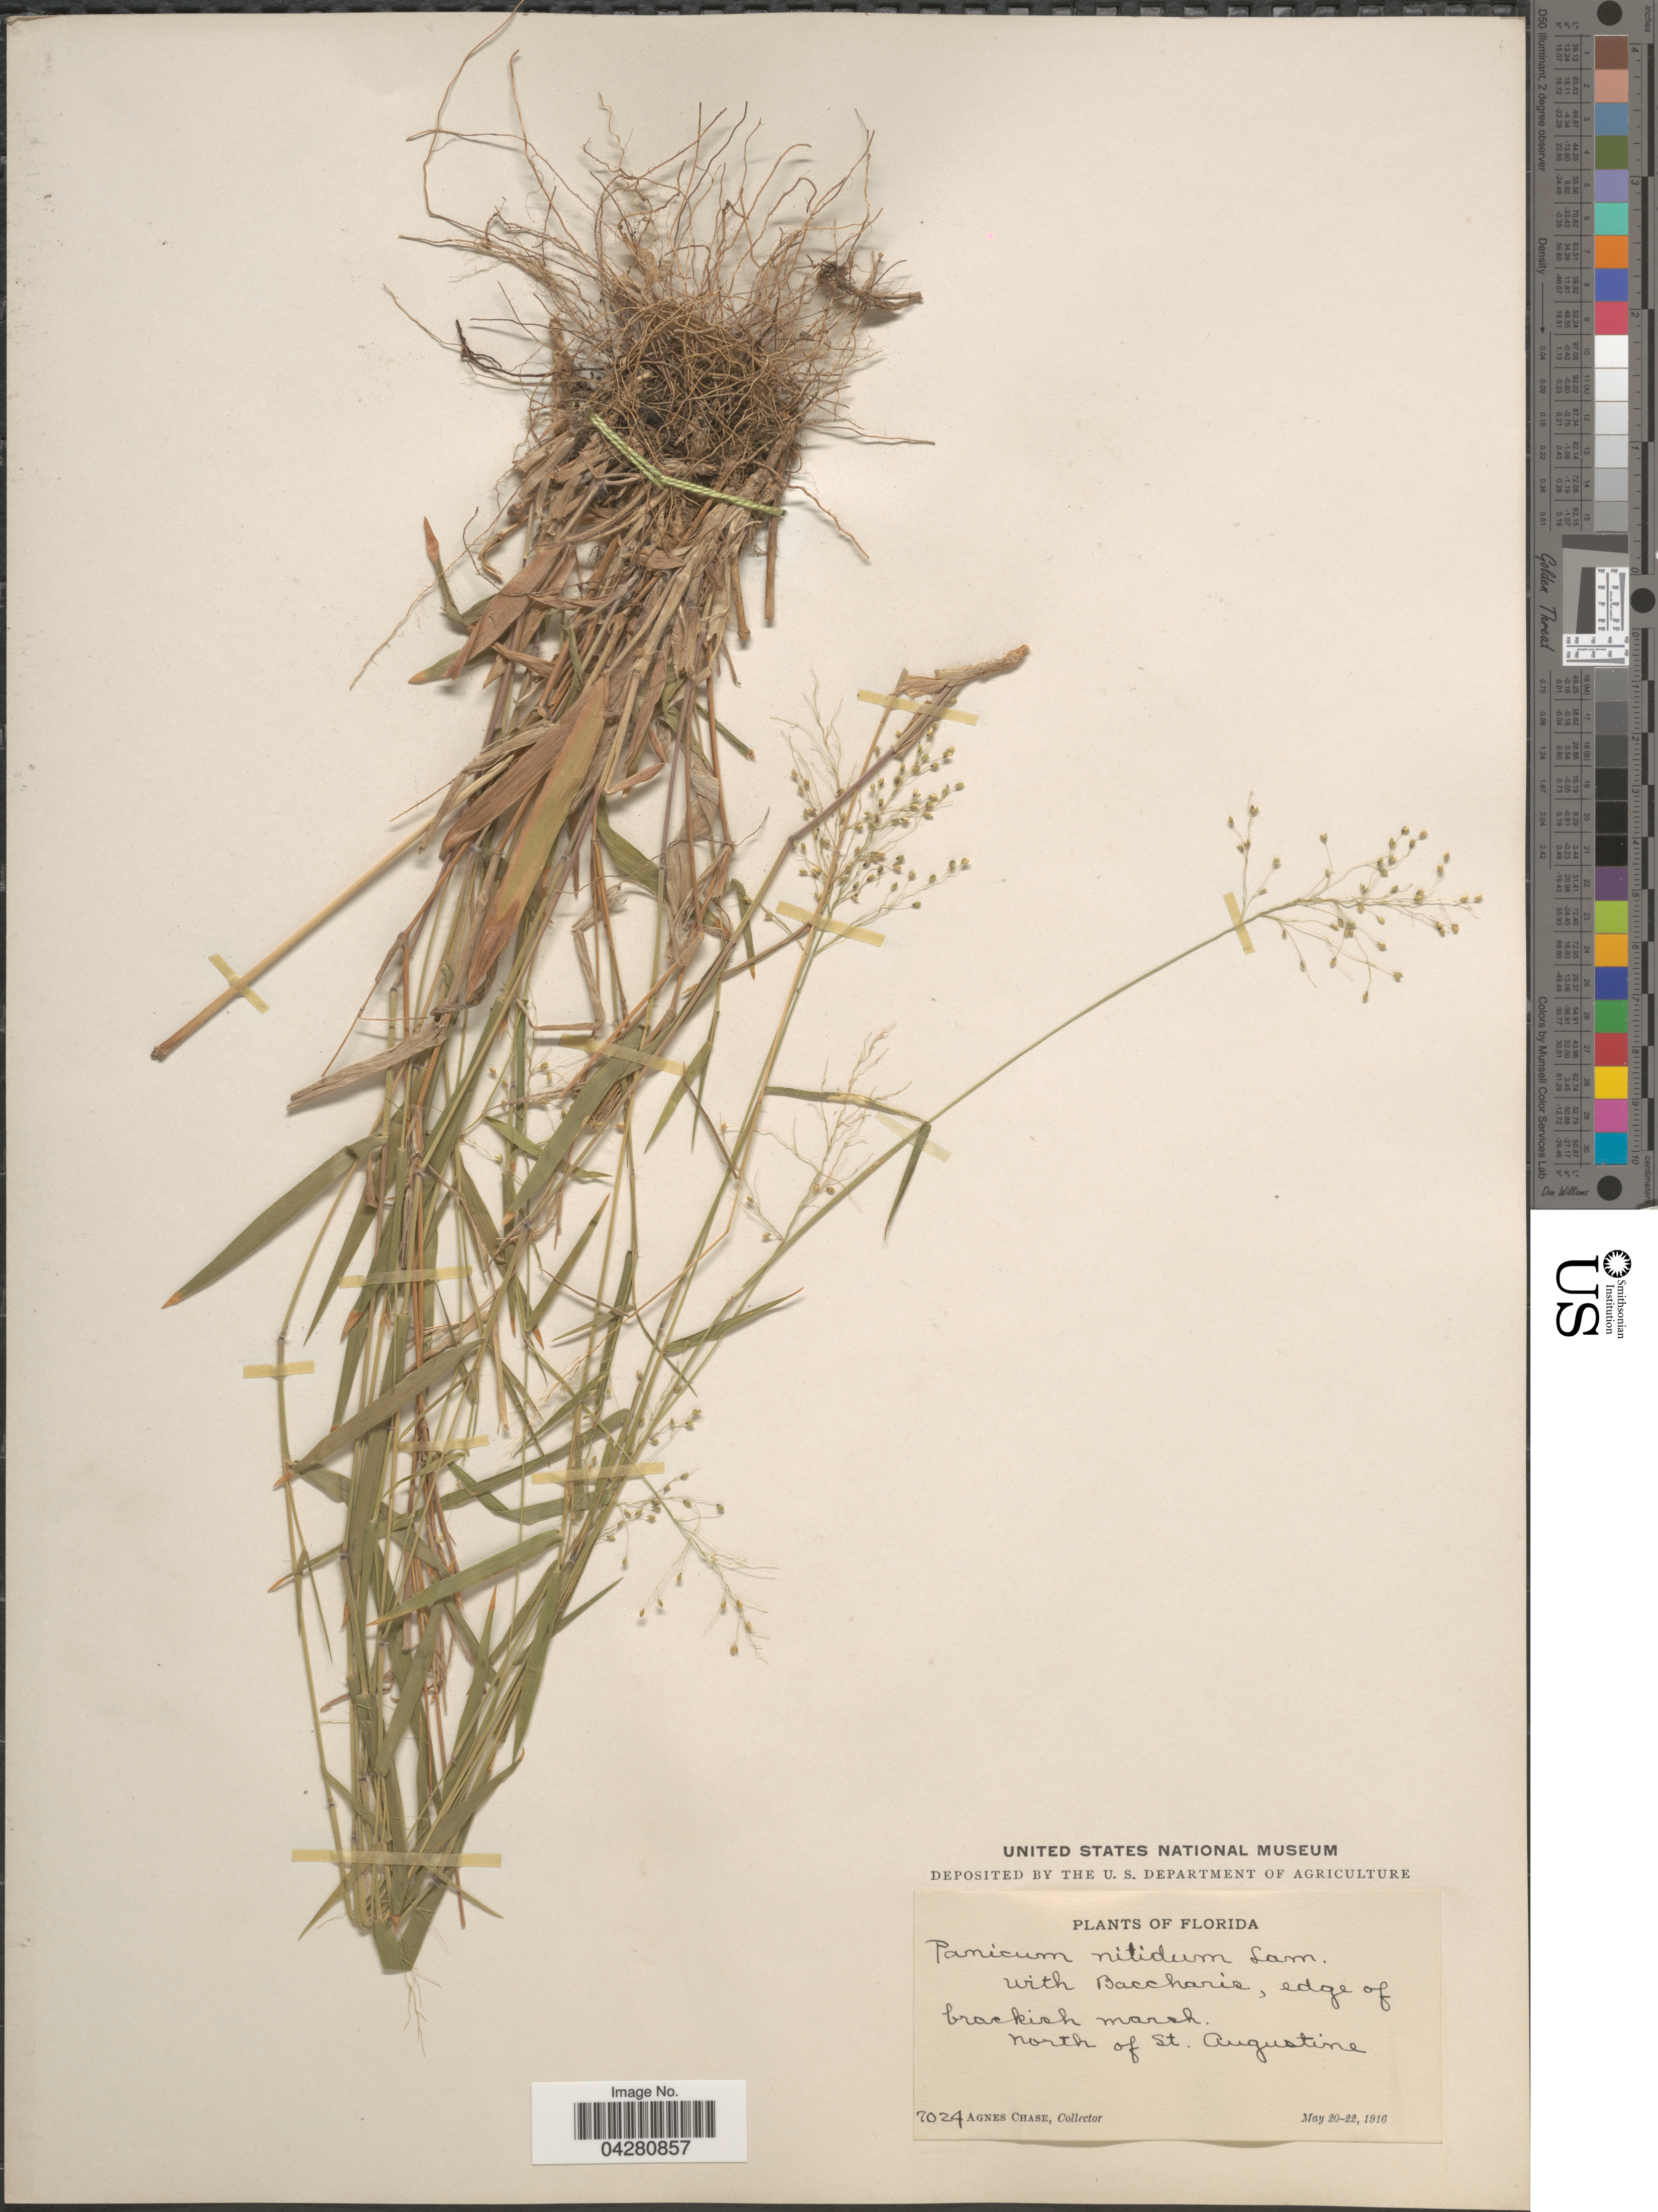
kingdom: Plantae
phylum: Tracheophyta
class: Liliopsida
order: Poales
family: Poaceae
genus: Dichanthelium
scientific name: Dichanthelium dichotomum var. dichotomum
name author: (L.) Gould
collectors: A. Chase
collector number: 7024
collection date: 1916-05-20/1916-05-22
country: United States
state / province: Florida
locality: With Baccharis, edge of brackish marsh. North of St. Augustine.